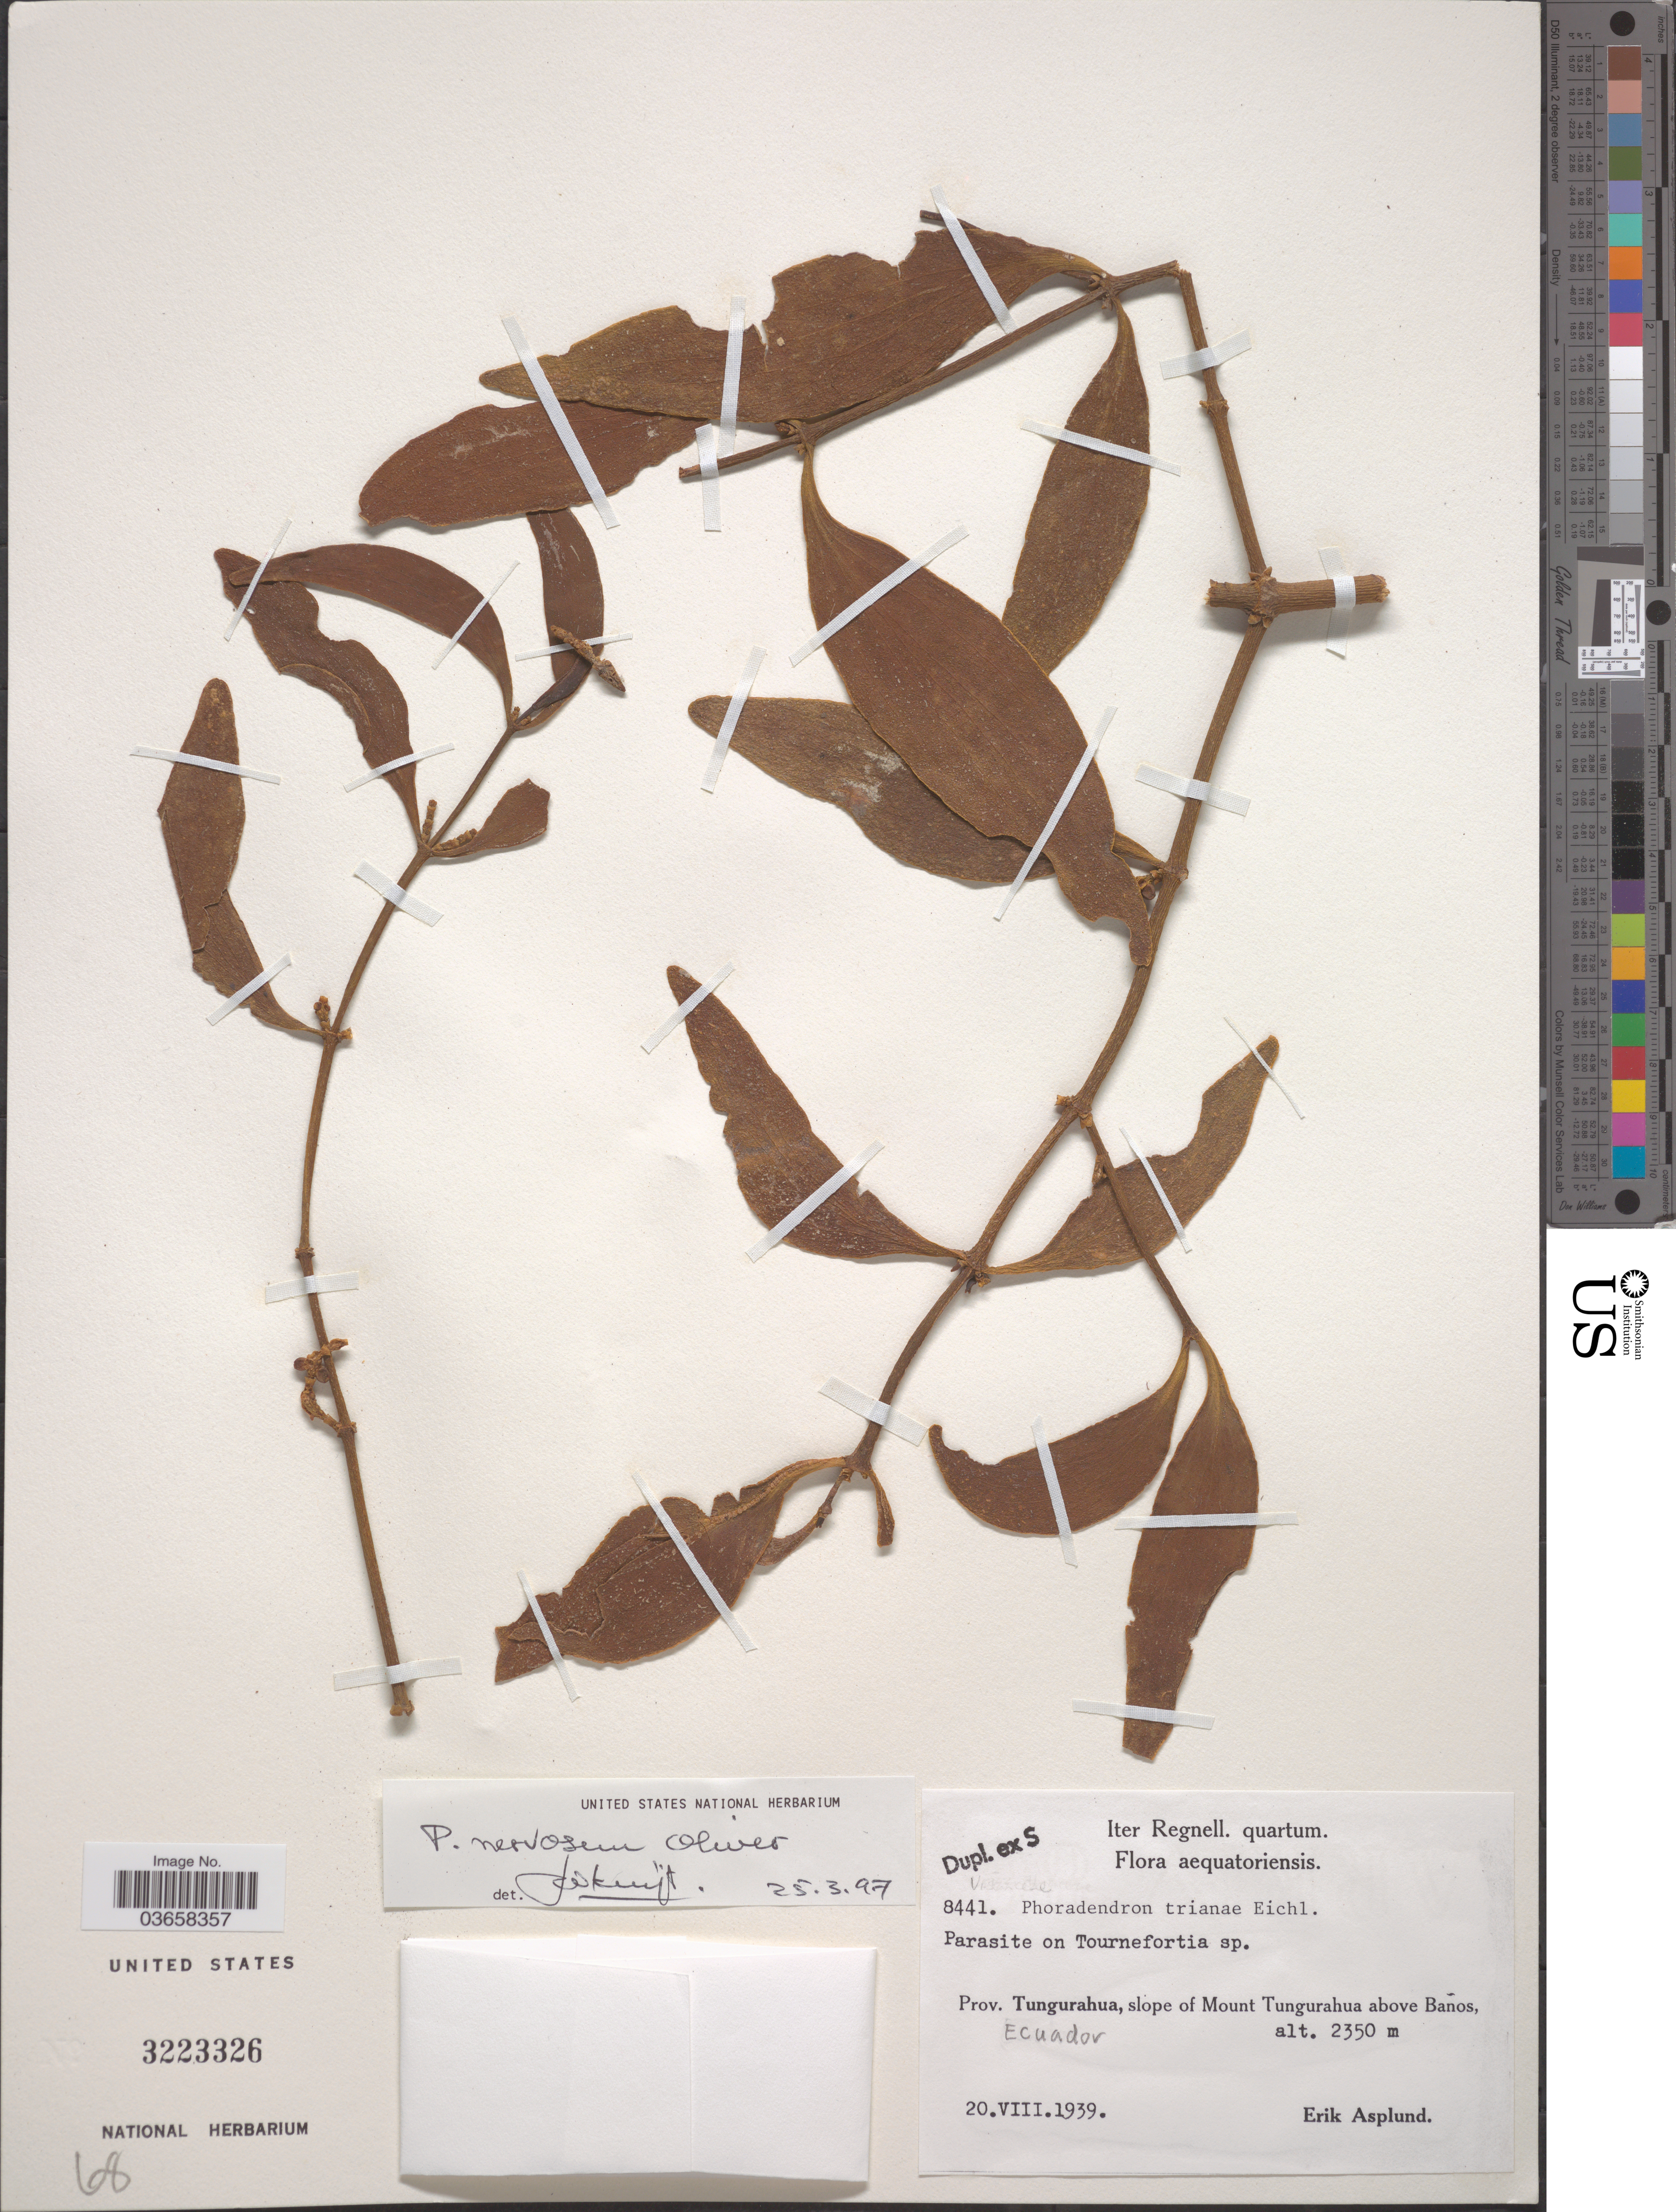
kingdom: Plantae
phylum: Tracheophyta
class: Magnoliopsida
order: Santalales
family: Viscaceae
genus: Phoradendron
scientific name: Phoradendron nervosum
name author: Oliv.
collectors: E. Asplund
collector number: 8441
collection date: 1939-08-20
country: Ecuador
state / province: Tungurahua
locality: Slope of Mount Tungurahua above Baños.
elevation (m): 2350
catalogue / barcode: US 3223326